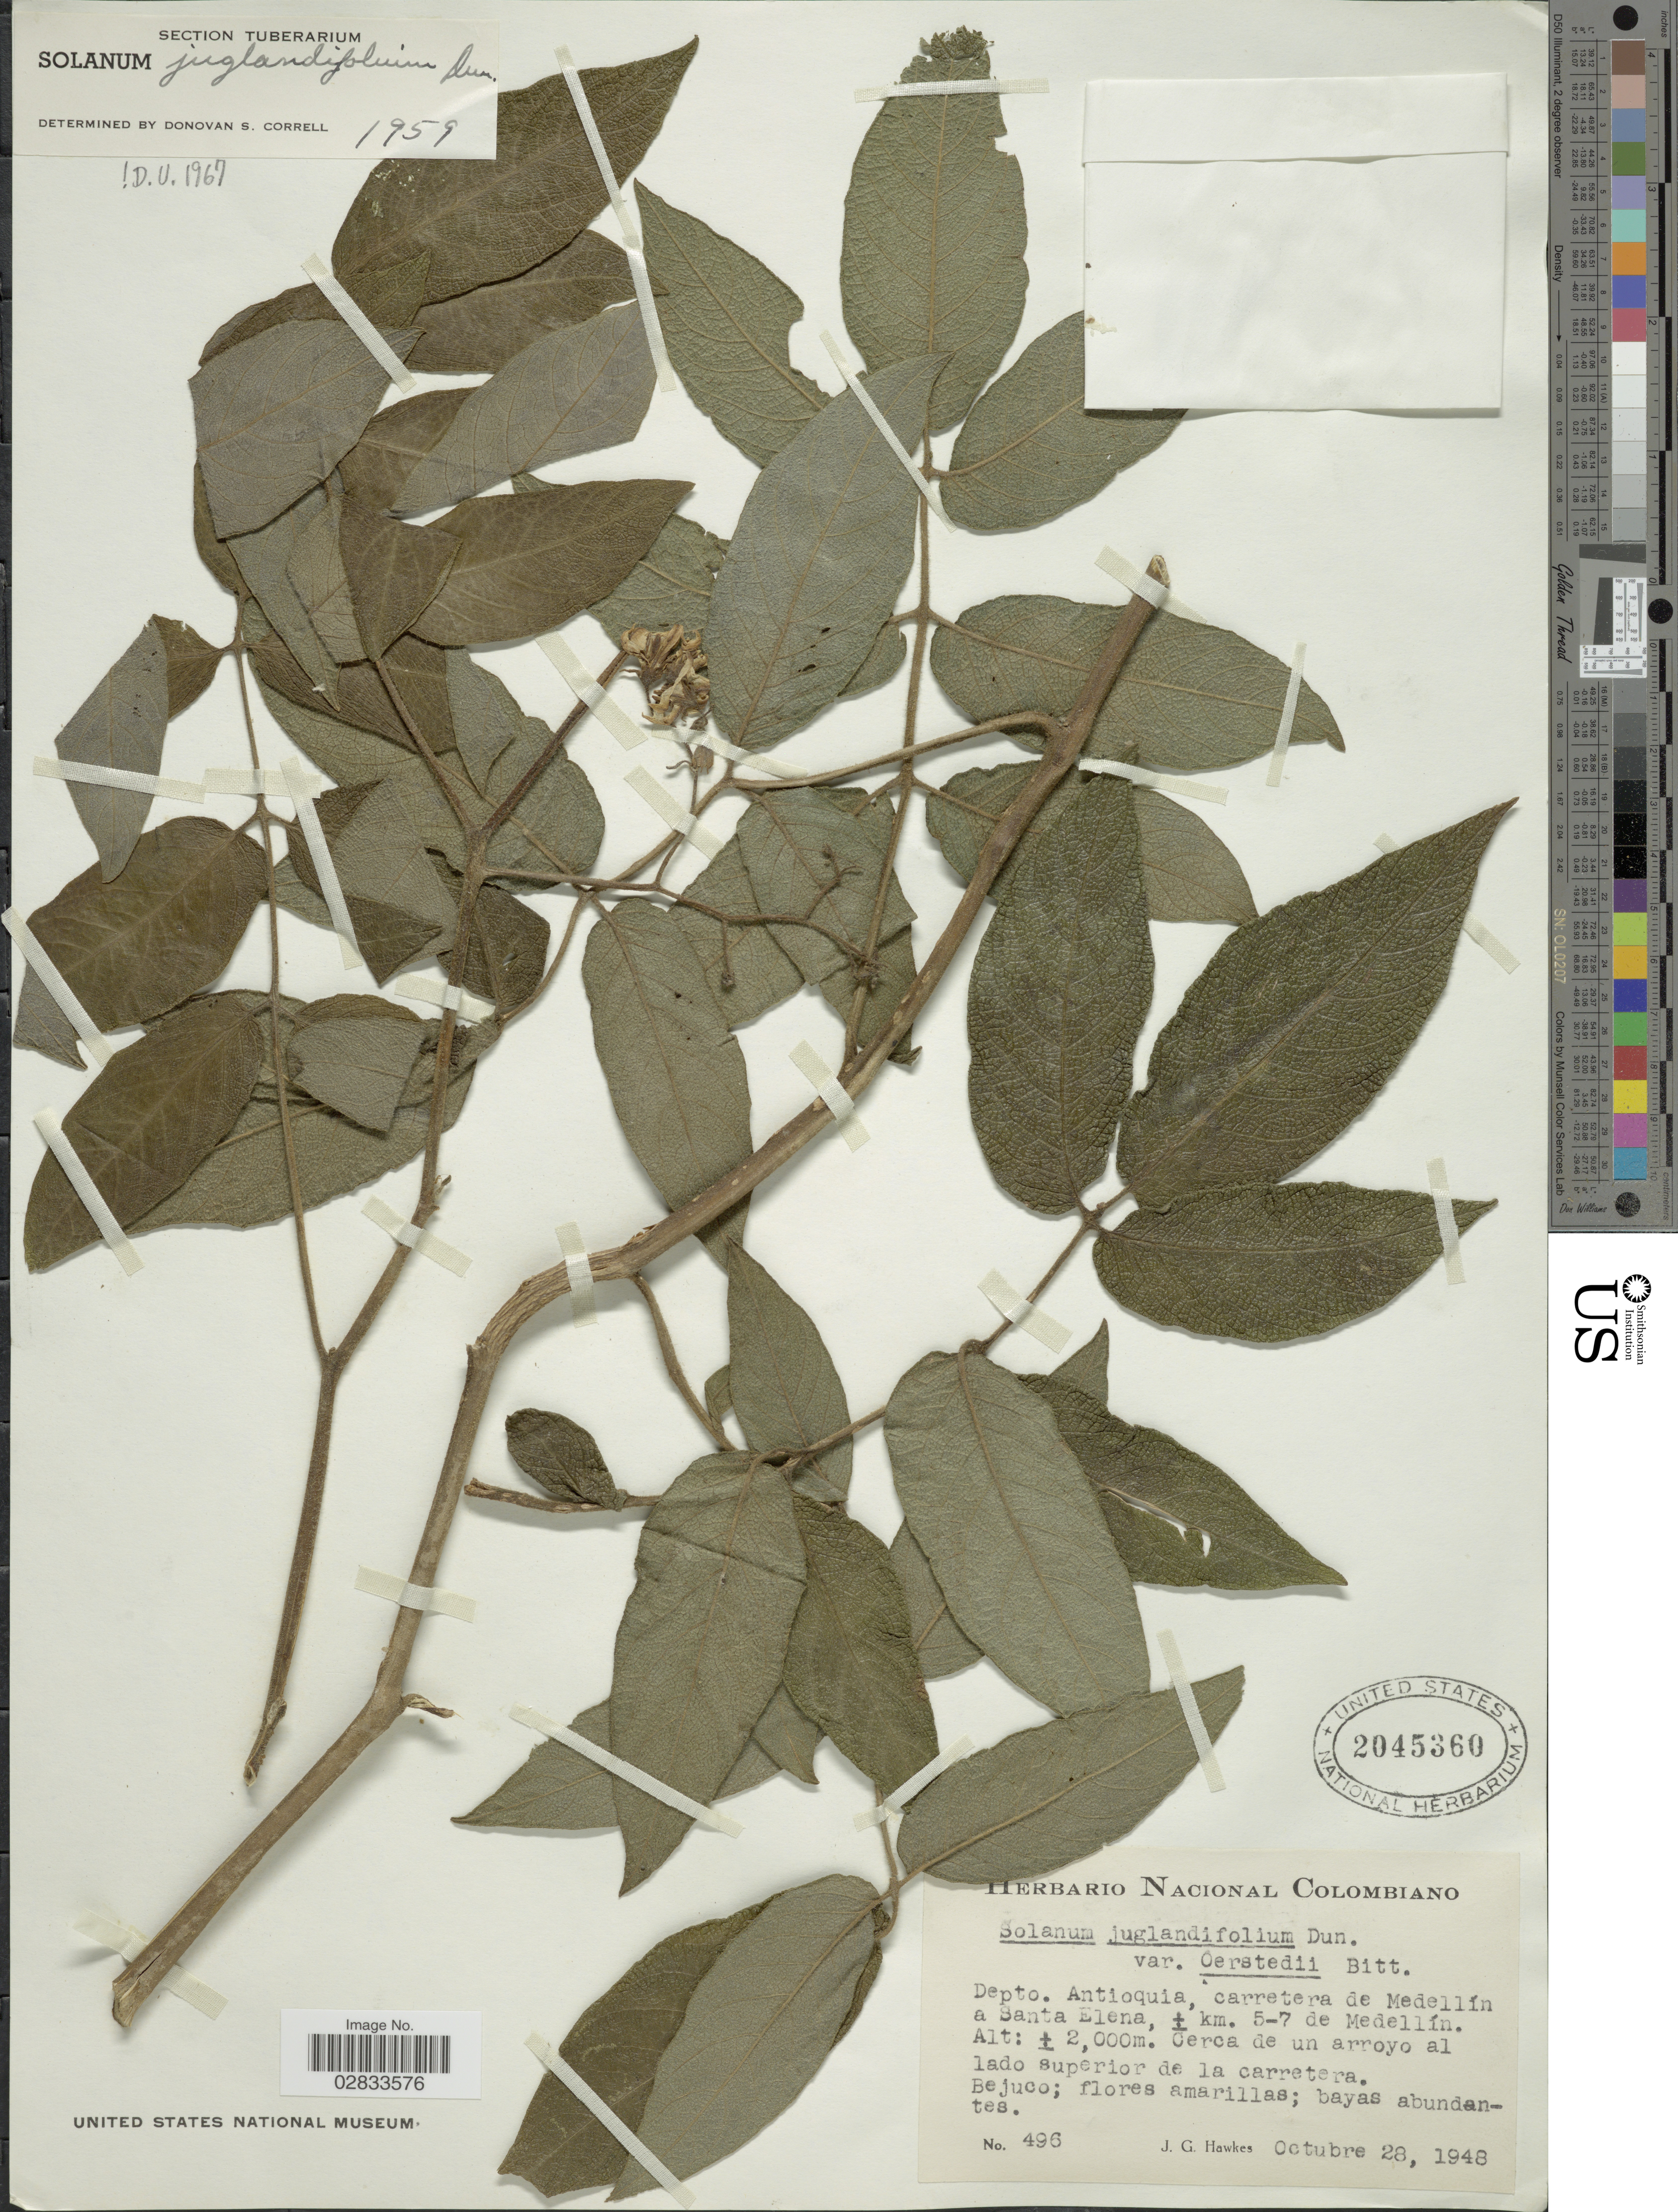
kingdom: Plantae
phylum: Tracheophyta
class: Magnoliopsida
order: Solanales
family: Solanaceae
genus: Solanum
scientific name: Solanum juglandifolium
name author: Dunal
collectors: J. Hawkes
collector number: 496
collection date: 1948-10-28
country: Colombia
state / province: Antioquia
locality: Depto. Antioquia, carretera de Medellín a Santa Elena, ± km. 5-7 de Medellín.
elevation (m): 2000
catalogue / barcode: US 2045360